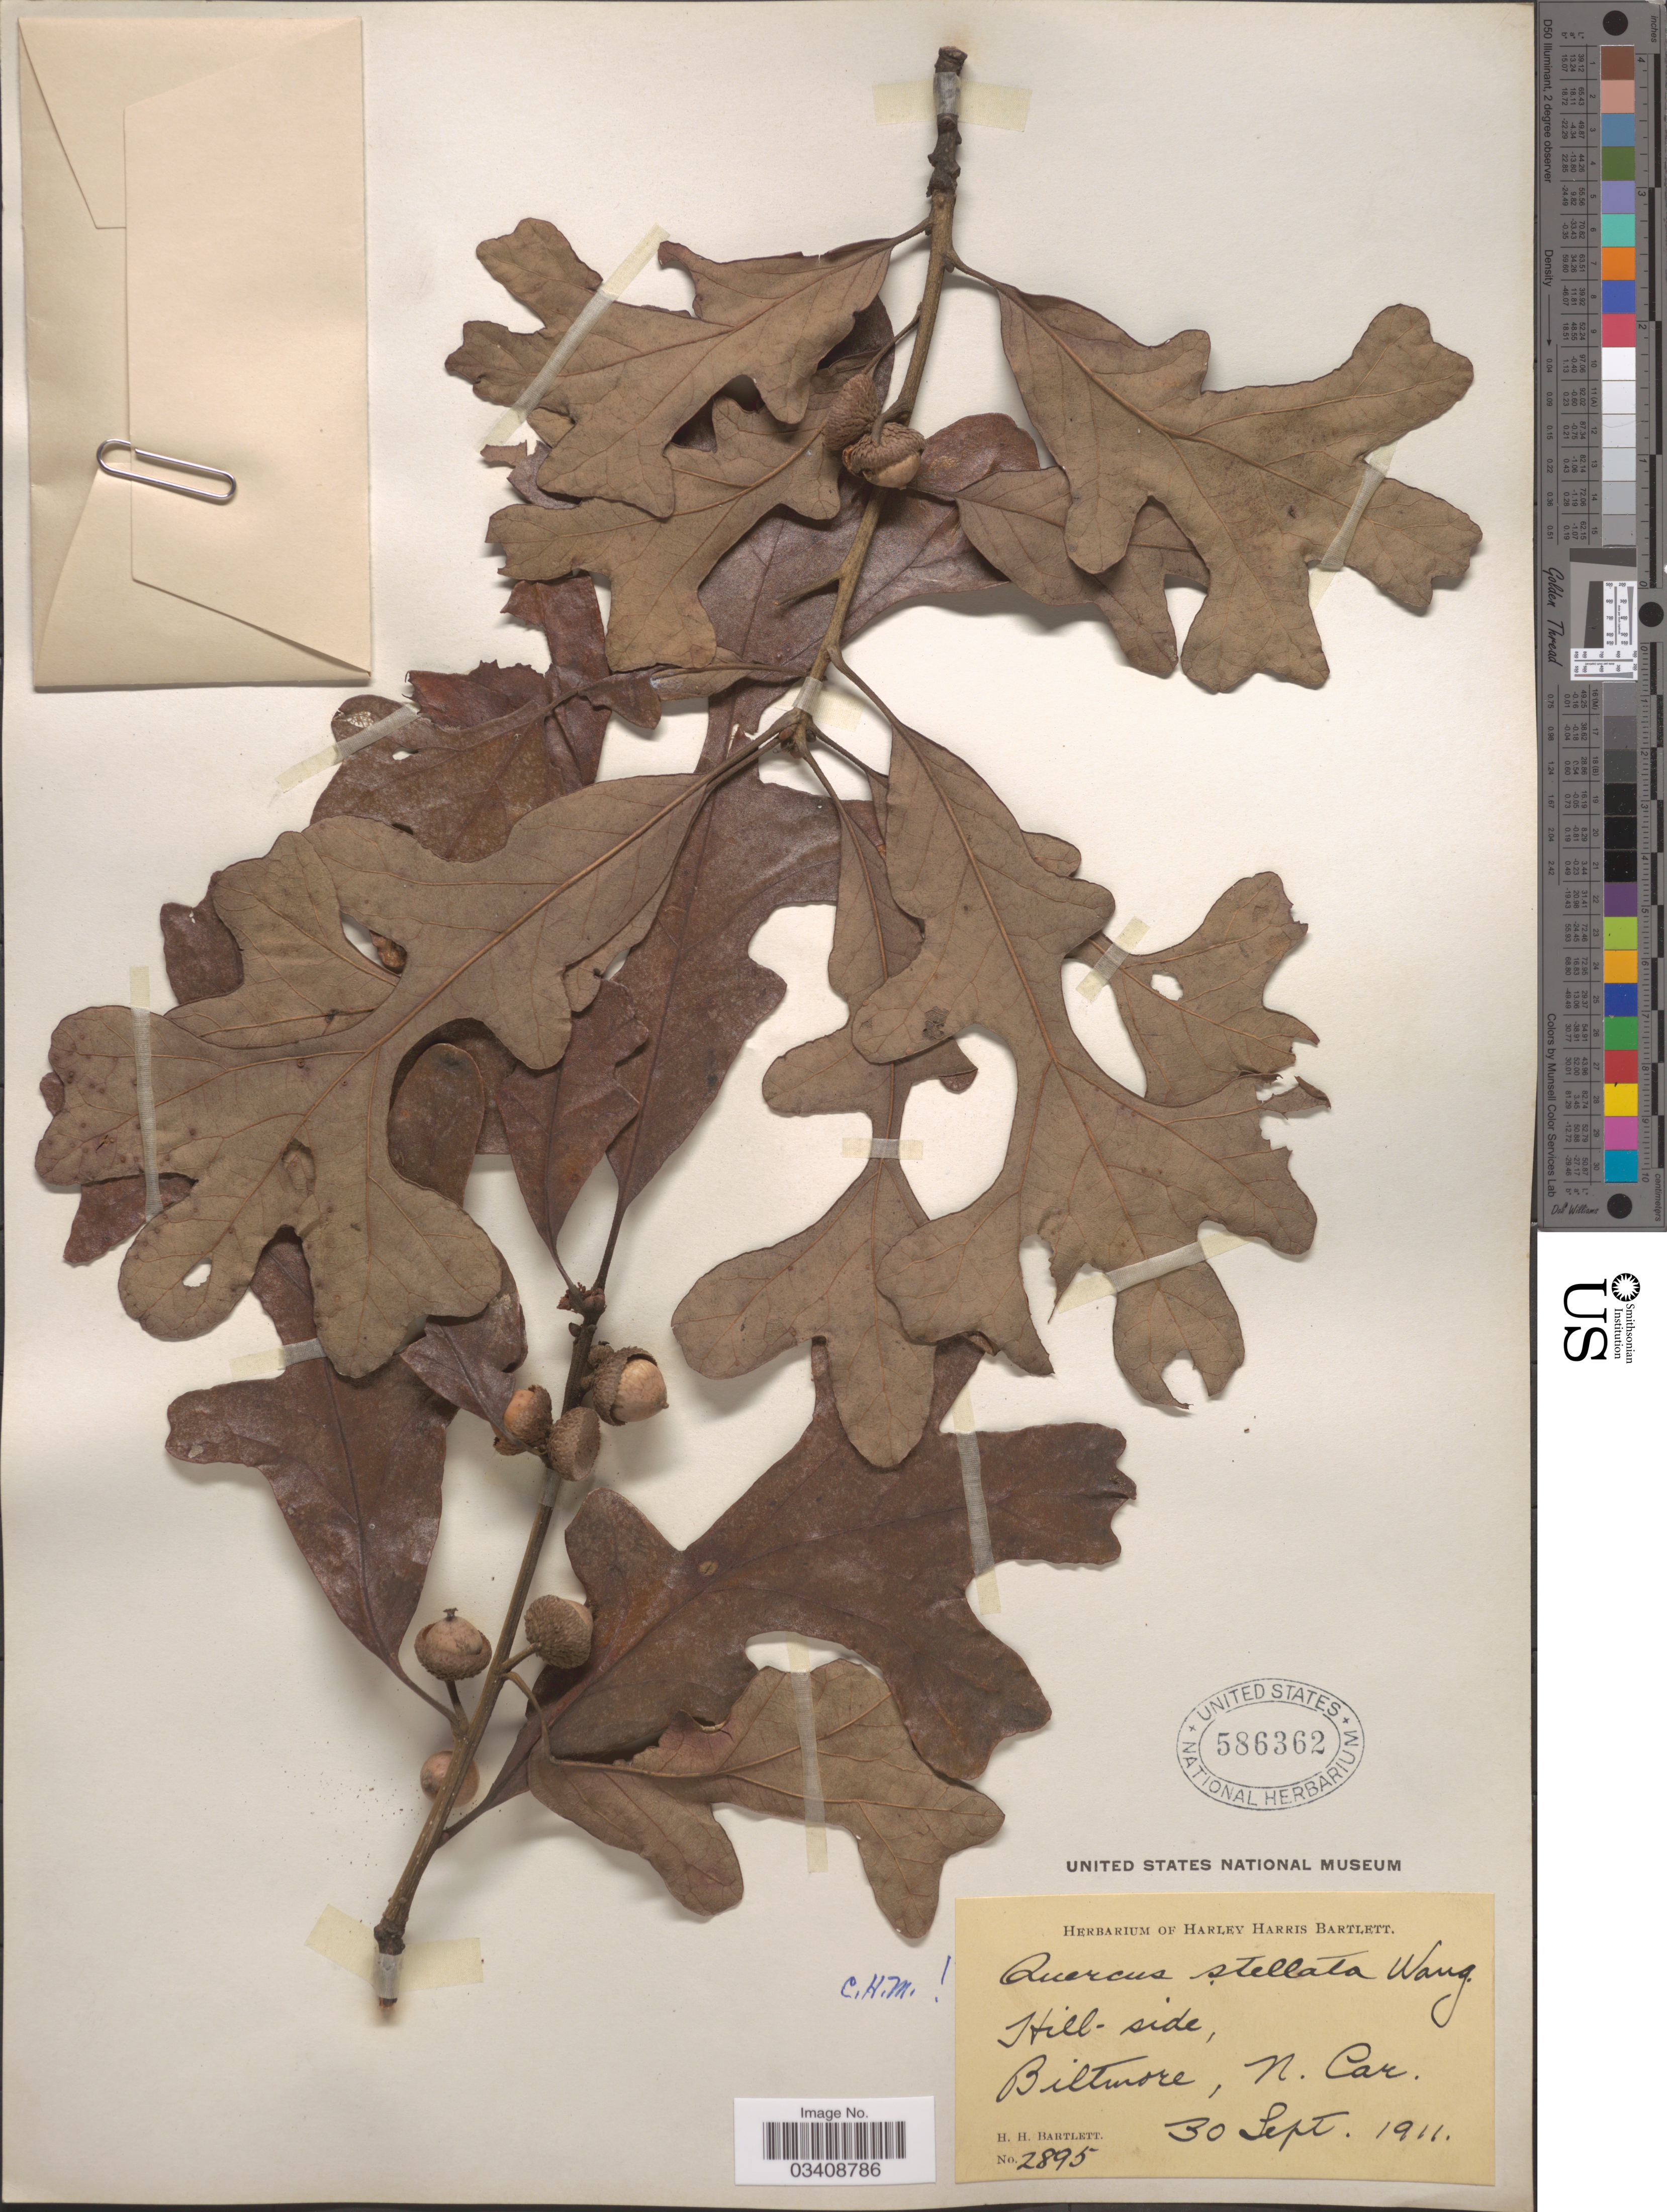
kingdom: Plantae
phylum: Tracheophyta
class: Magnoliopsida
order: Fagales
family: Fagaceae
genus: Quercus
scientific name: Quercus stellata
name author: Wangenh.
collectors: H. H. Bartlett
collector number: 2895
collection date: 1911-09-30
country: United States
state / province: North Carolina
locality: Biltmore.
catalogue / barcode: US 586362